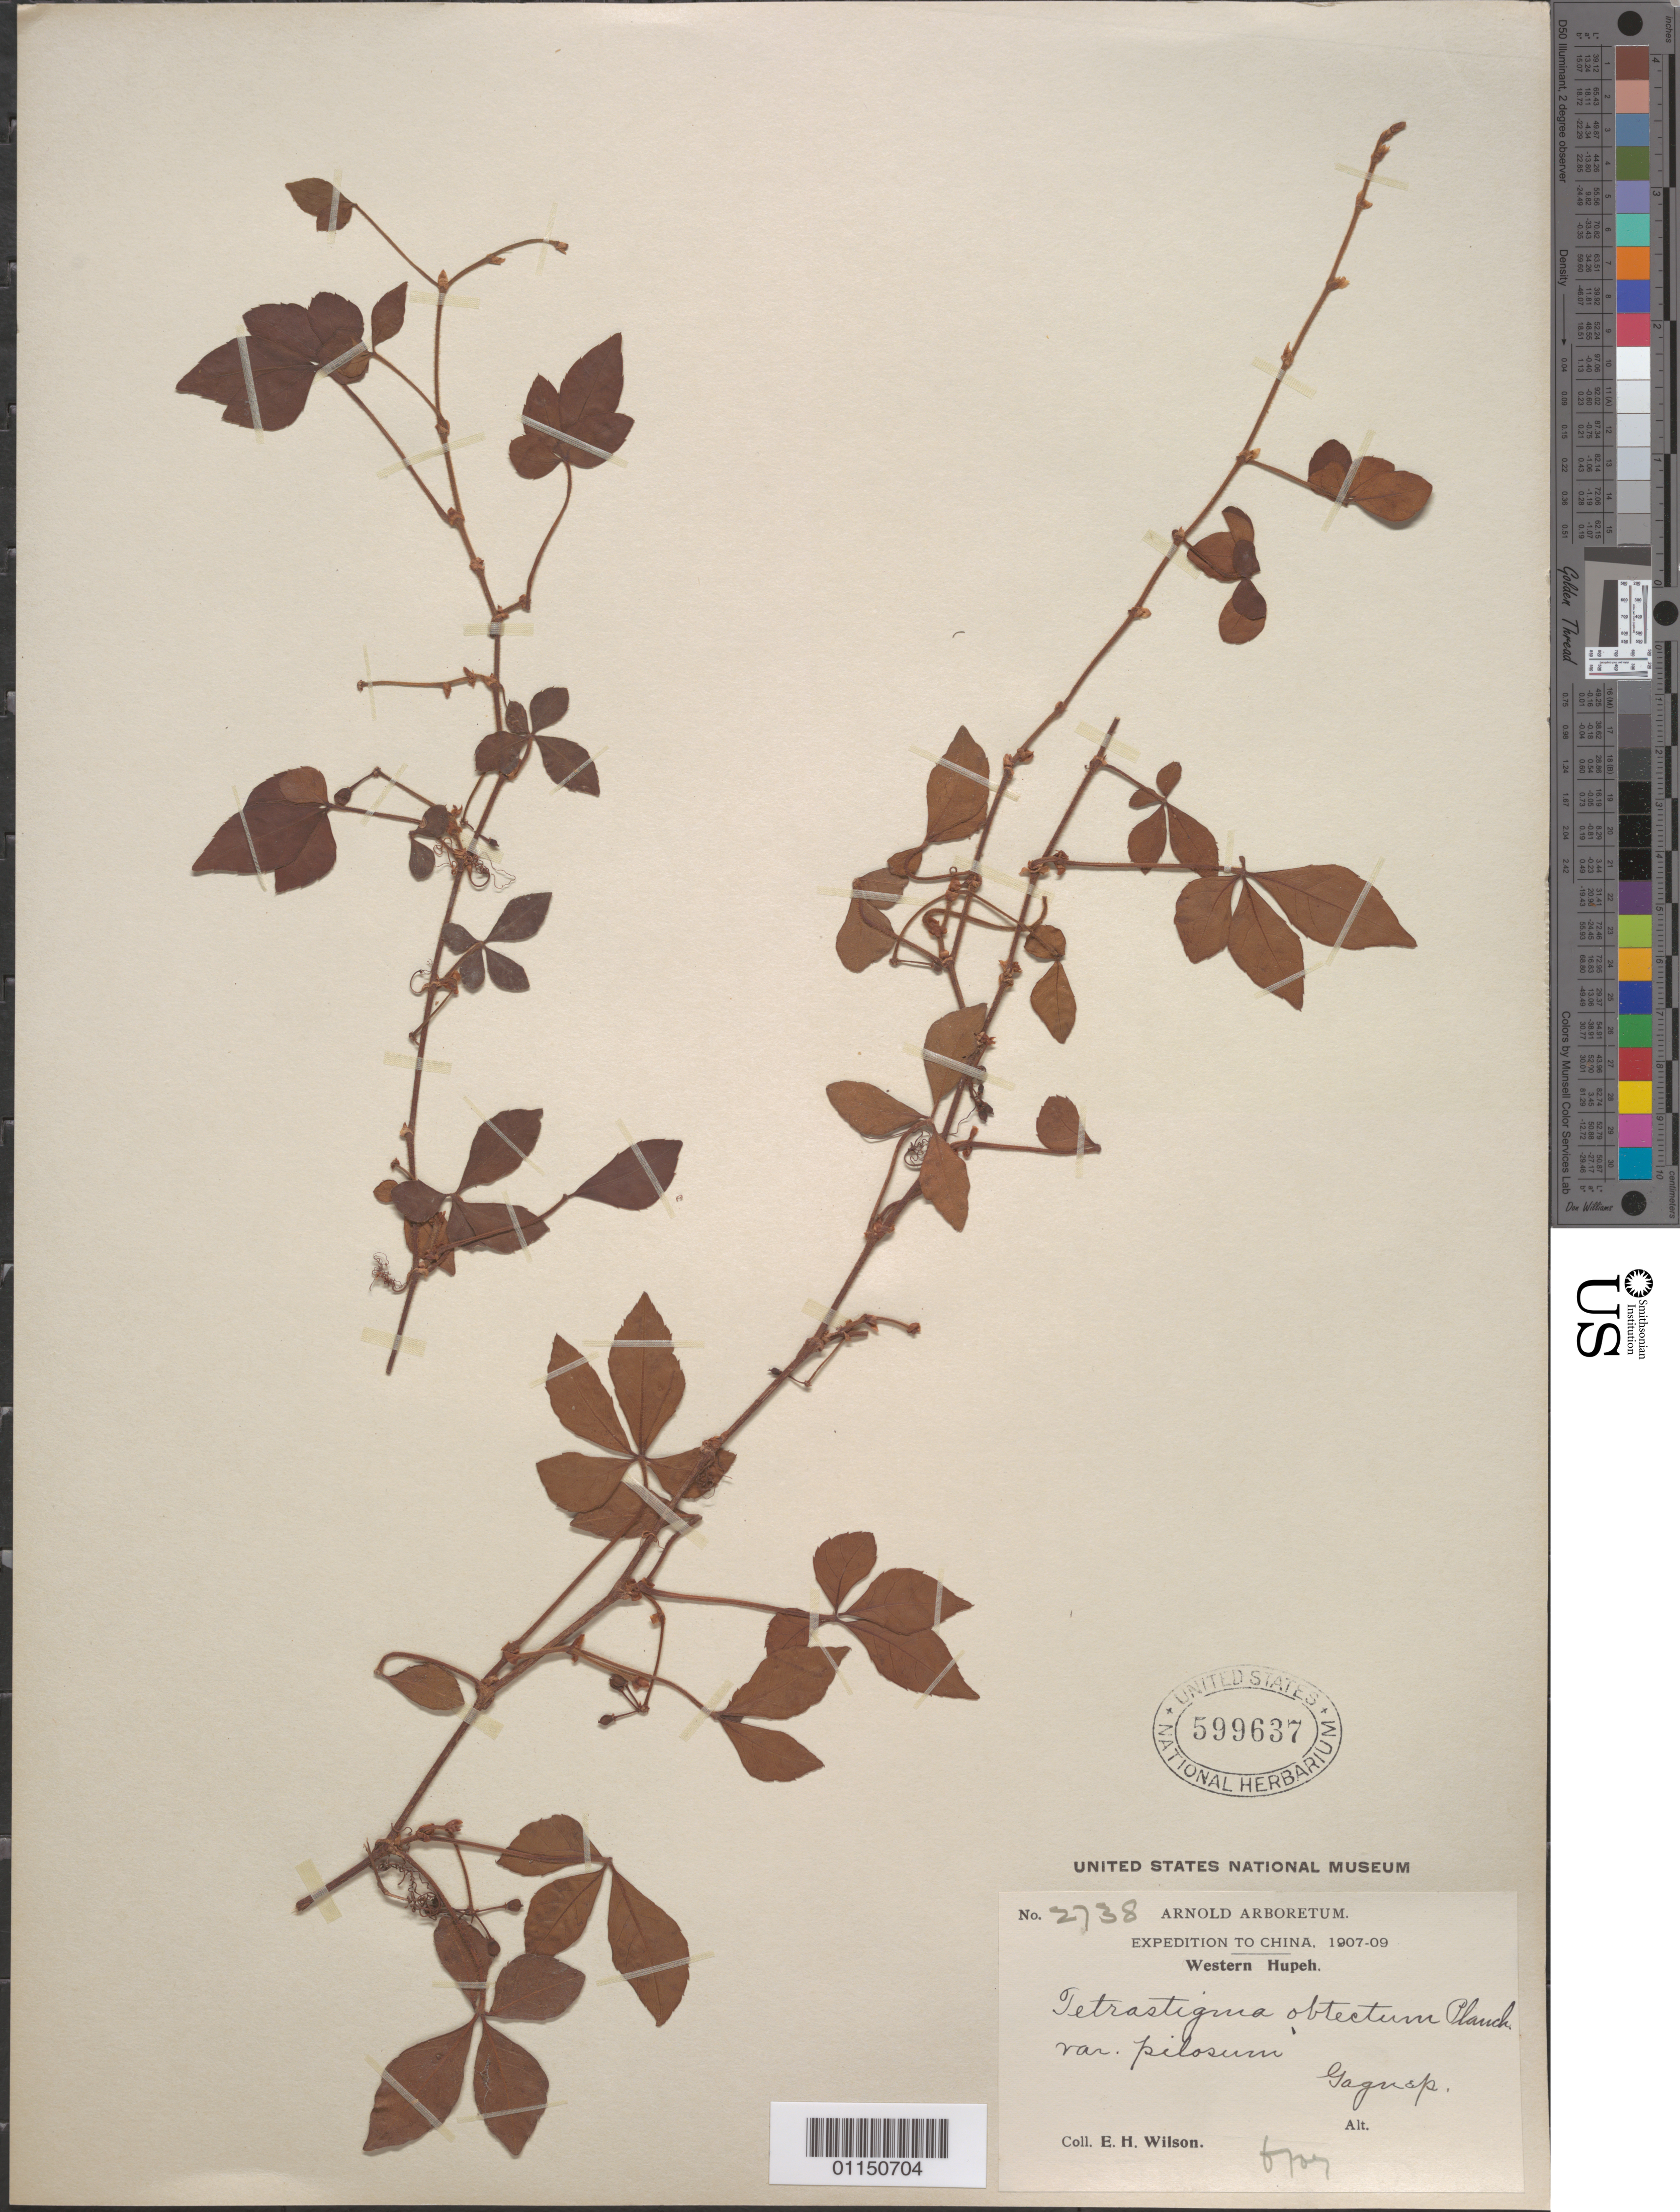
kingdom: Plantae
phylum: Tracheophyta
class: Magnoliopsida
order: Vitales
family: Vitaceae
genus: Tetrastigma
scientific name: Tetrastigma obtectum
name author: (Wall. ex Laws.) Planch. ex Franch.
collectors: E. H. Wilson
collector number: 2738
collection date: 1907/1909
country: China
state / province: Hubei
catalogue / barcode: US 599637